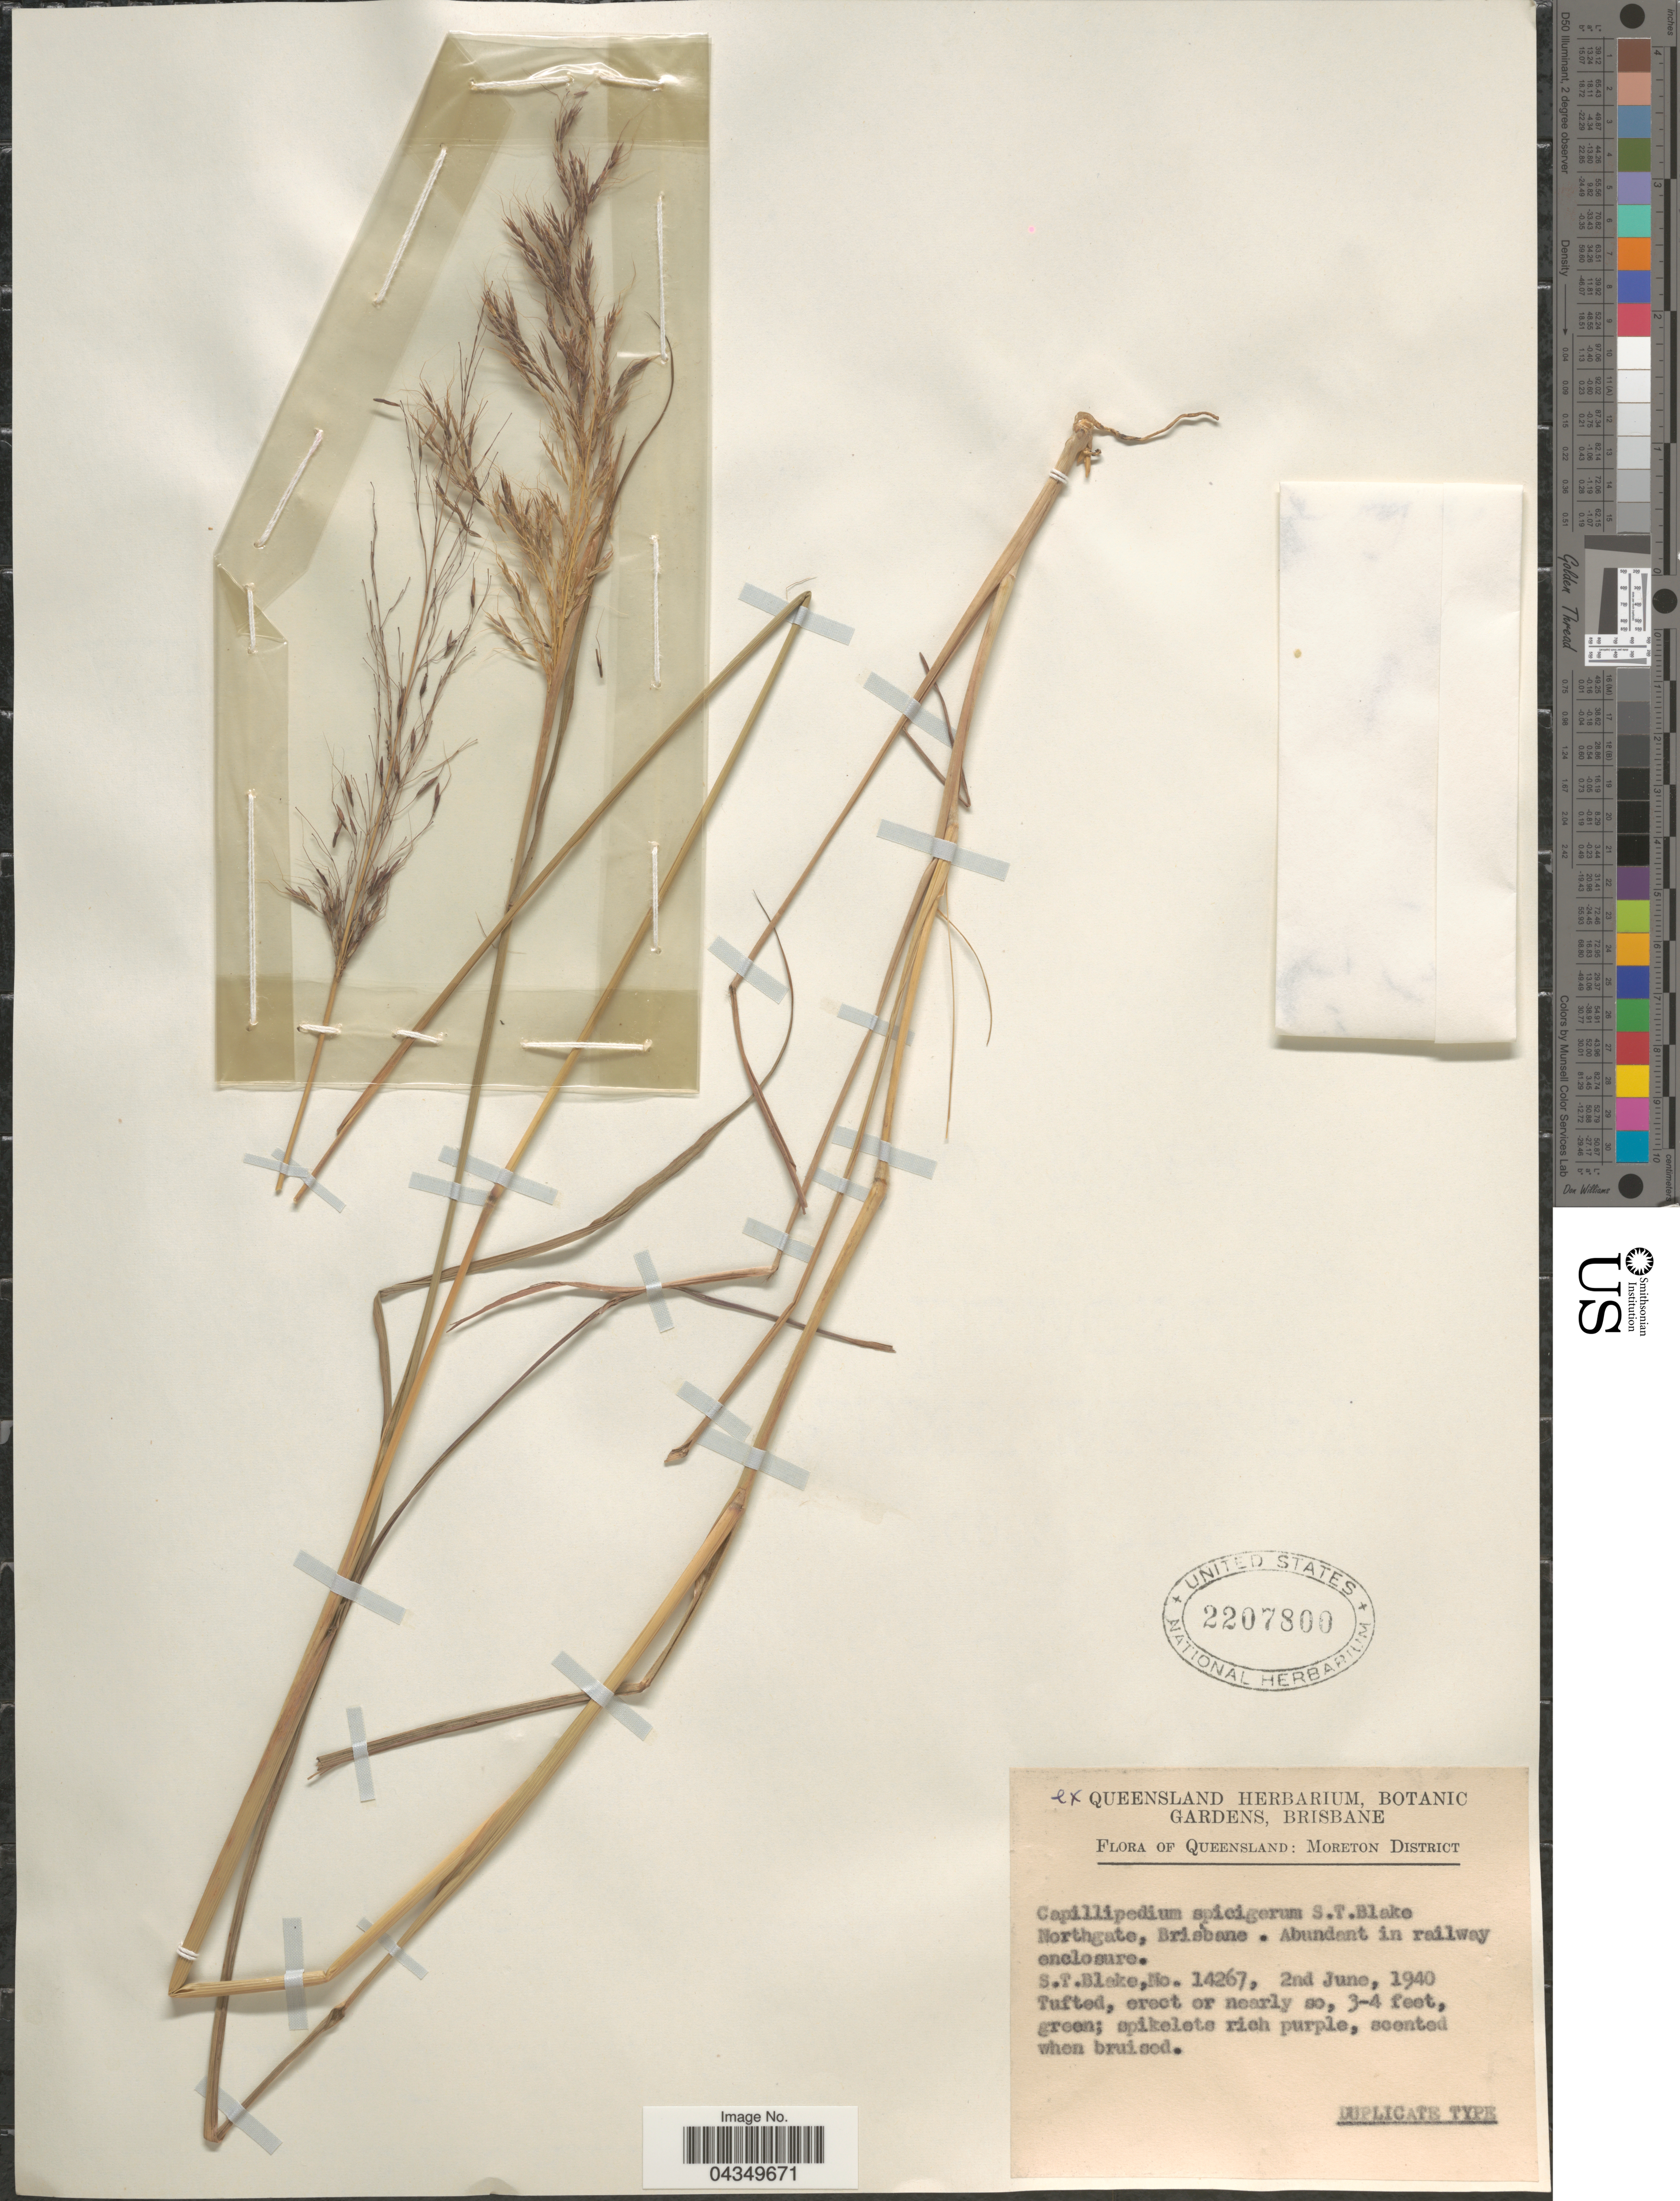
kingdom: Plantae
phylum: Tracheophyta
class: Liliopsida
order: Poales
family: Poaceae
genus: Capillipedium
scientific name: Capillipedium spicigerum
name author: S.T. Blake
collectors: S. T. Blake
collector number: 14267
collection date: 1940-06-02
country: Australia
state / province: Queensland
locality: Moreton District. Northgate, Brisbane.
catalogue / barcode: US 2207800